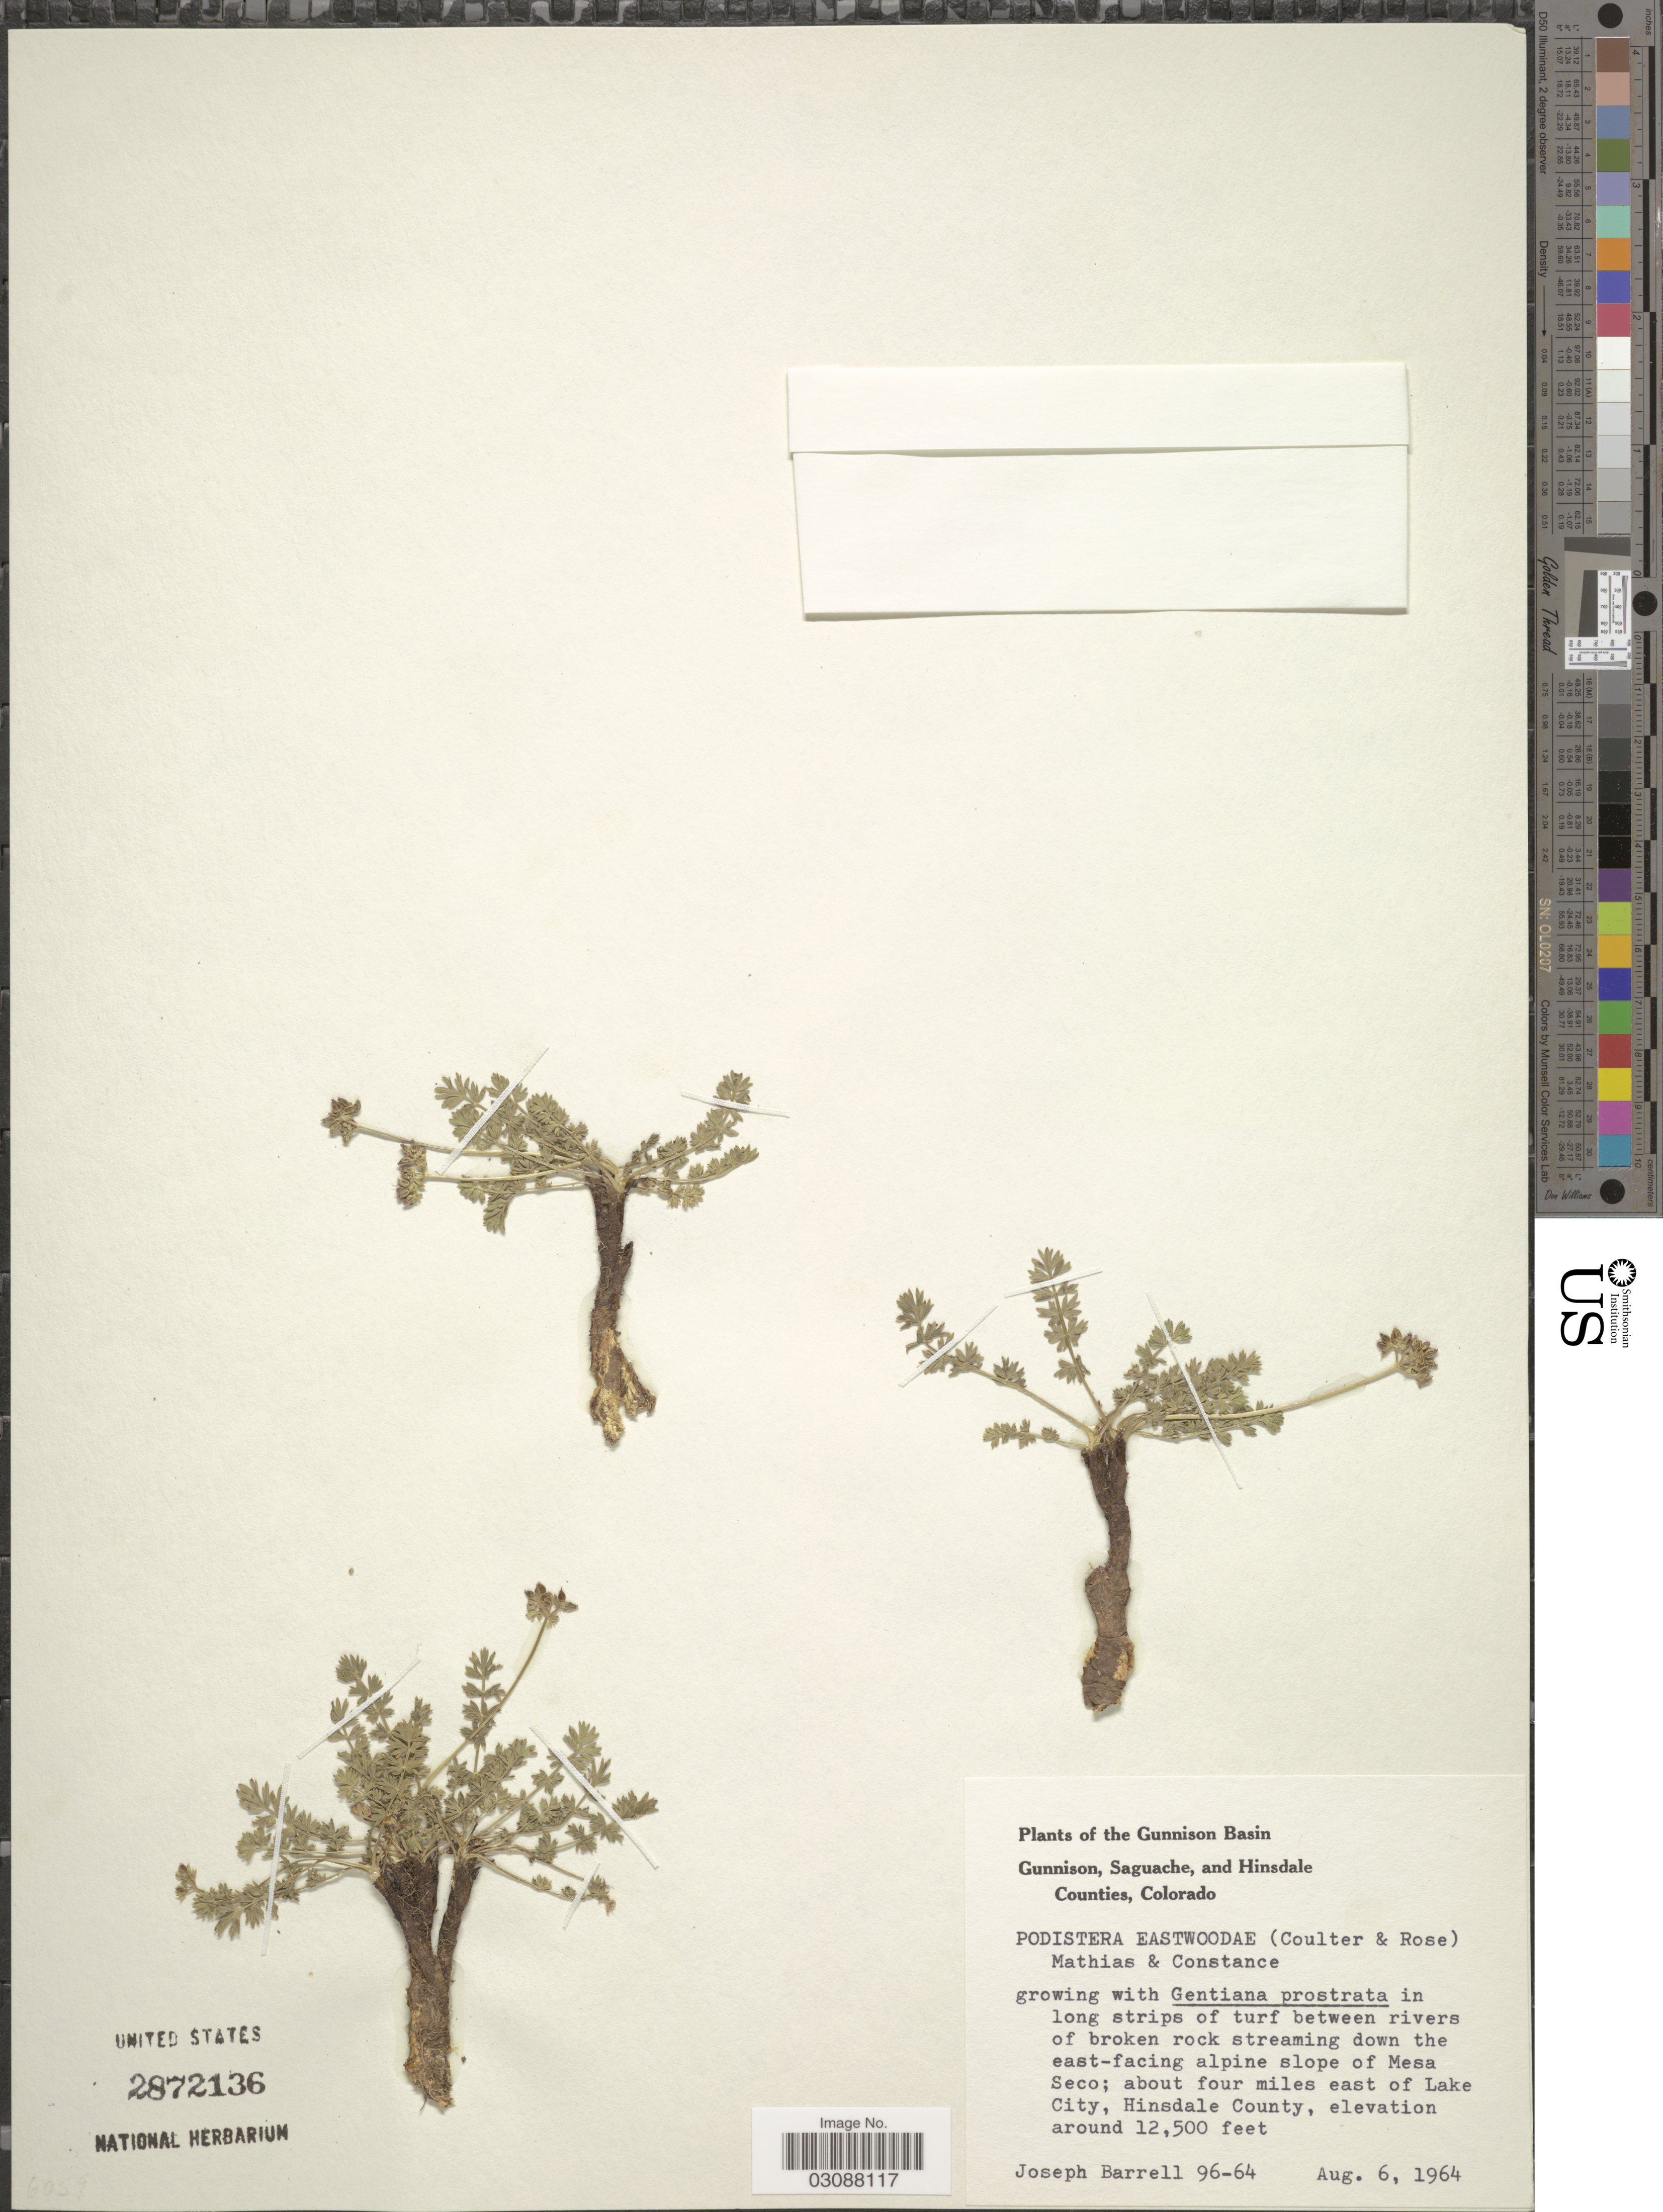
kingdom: Plantae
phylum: Tracheophyta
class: Magnoliopsida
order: Apiales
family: Apiaceae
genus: Podistera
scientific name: Podistera eastwoodiae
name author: (J.M. Coult. & Rose) Mathias & Constance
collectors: J. Barrell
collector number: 96-64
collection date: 1964-08-06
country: United States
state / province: Colorado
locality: The Gunnison Basin, in long strips of turf between rivers of broken rock streaming down the east-facing alpine slope of Mesa Seco; about four miles east of Lake City, Hinsdale County.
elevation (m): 3810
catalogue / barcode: US 2872136